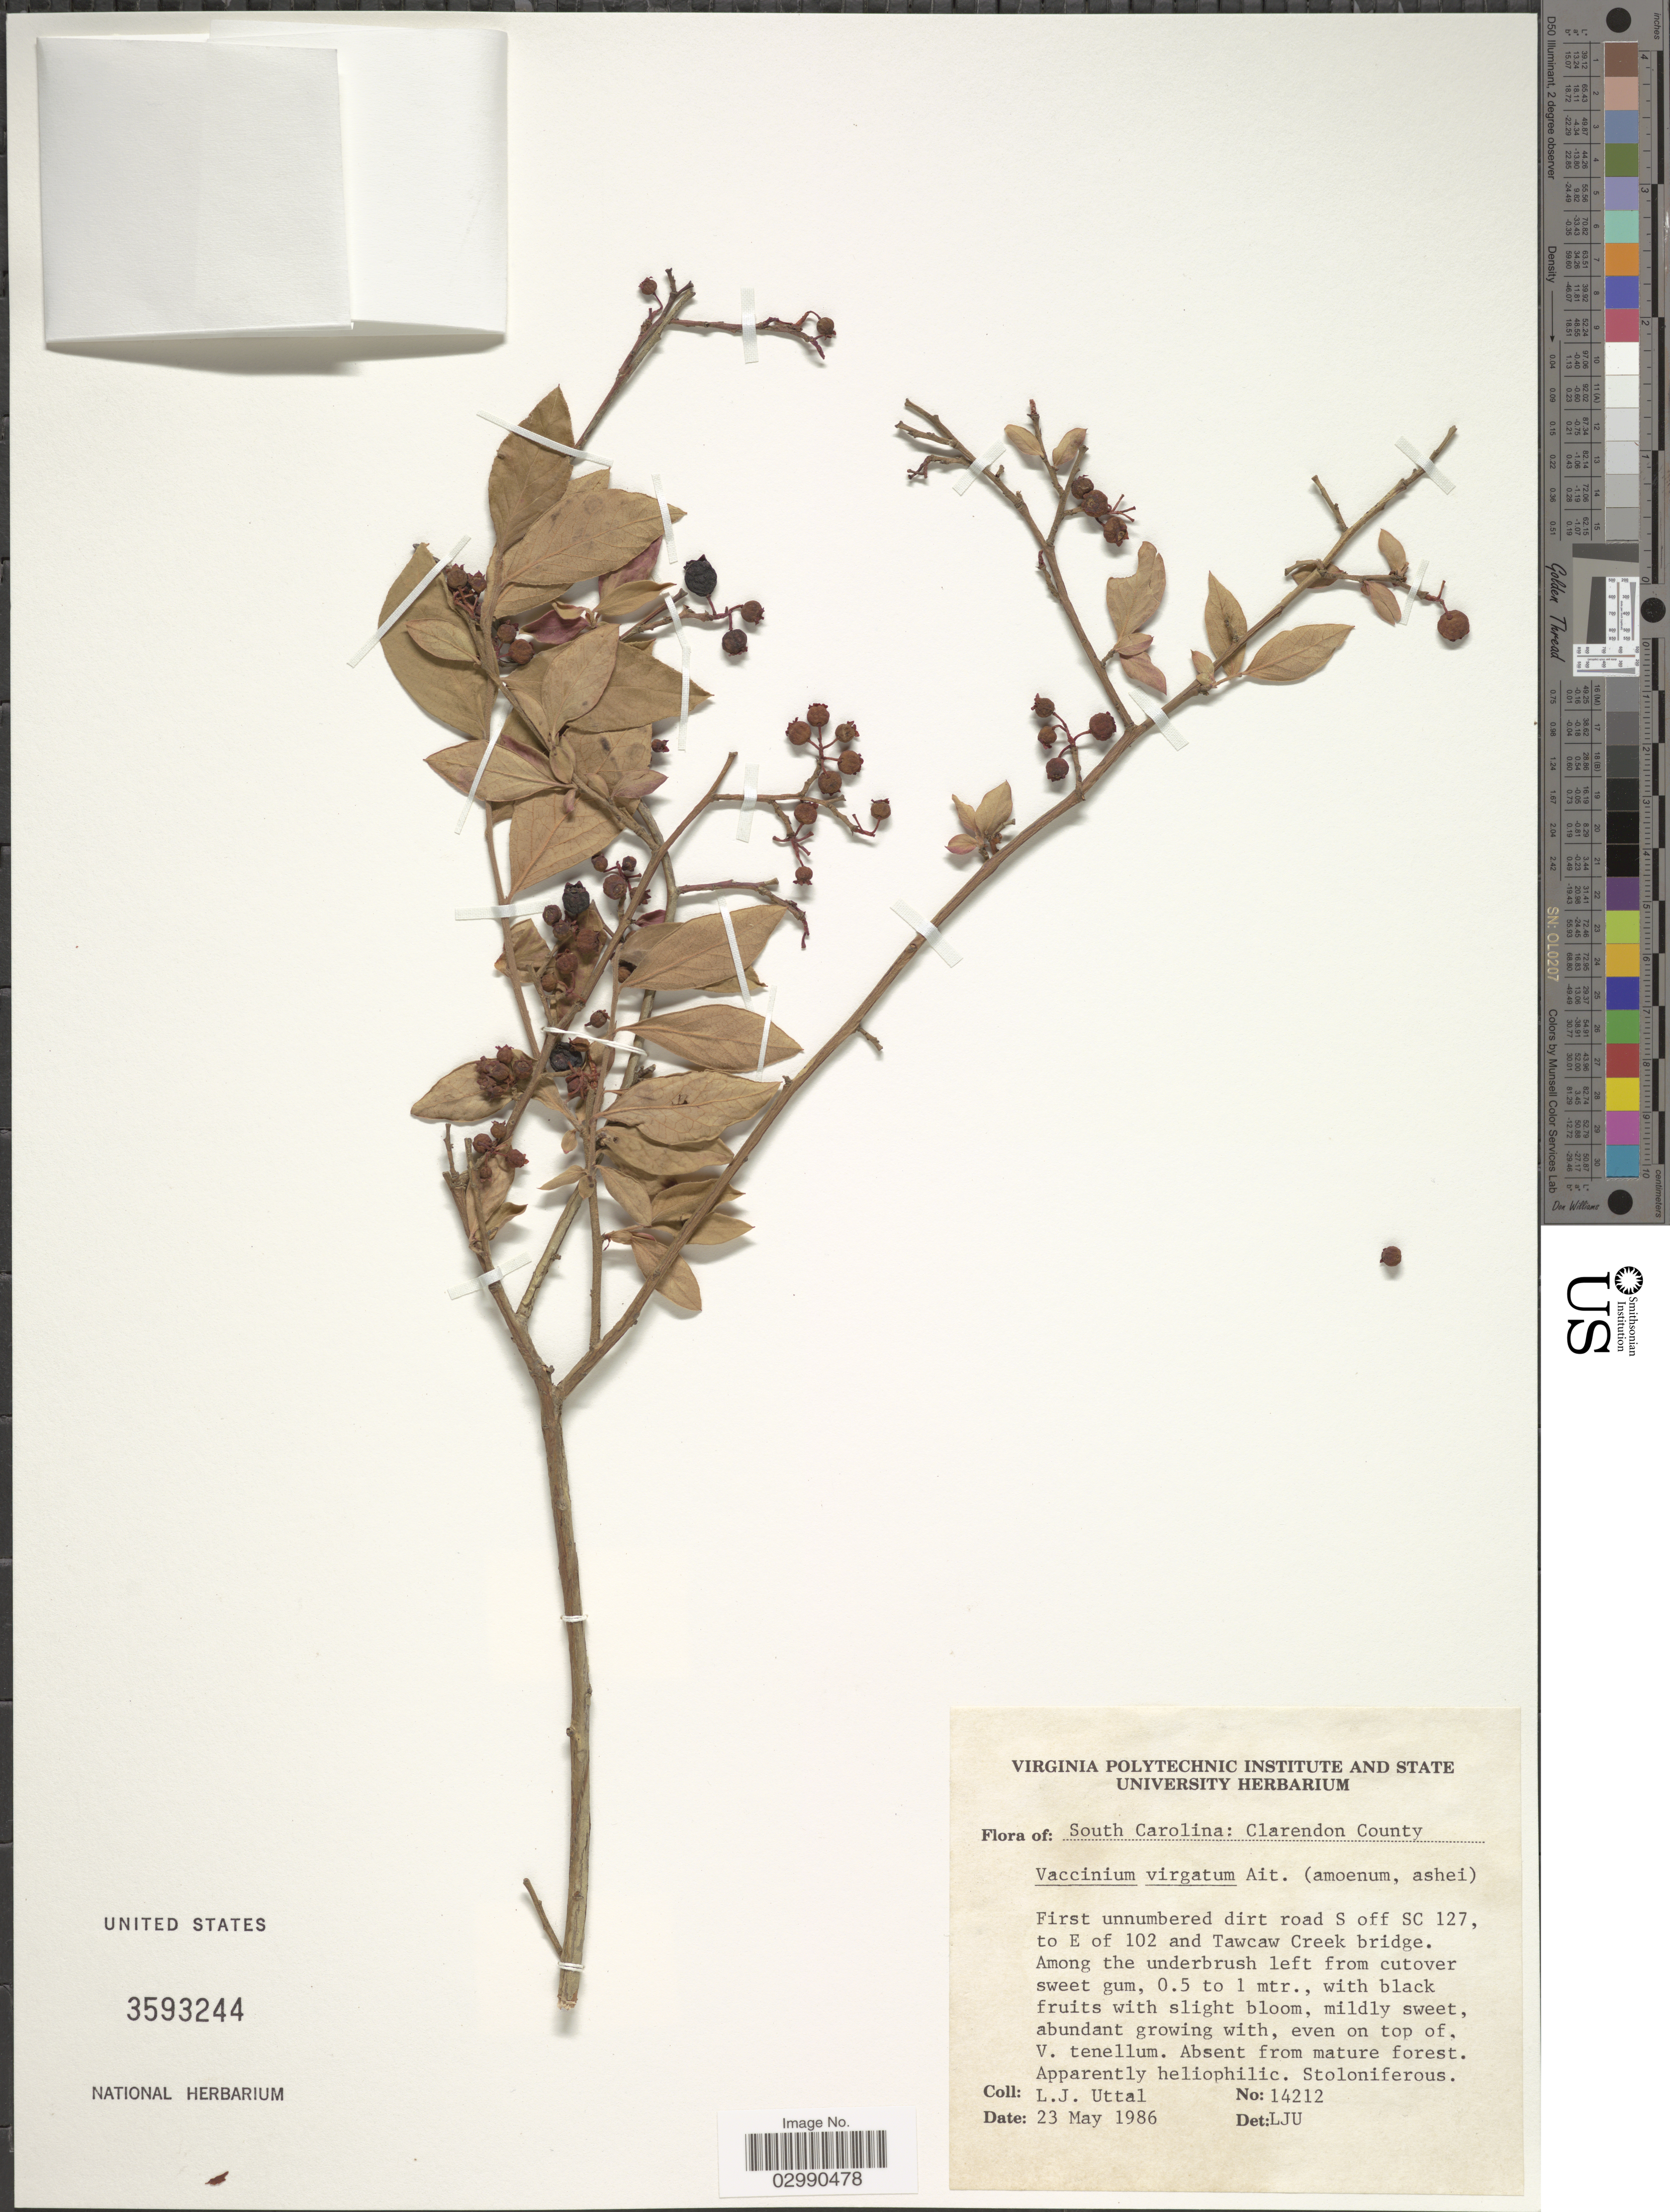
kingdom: Plantae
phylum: Tracheophyta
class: Magnoliopsida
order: Ericales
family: Ericaceae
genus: Vaccinium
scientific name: Vaccinium virgatum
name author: Aiton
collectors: L. Uttal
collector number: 14212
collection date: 1986-05-23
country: United States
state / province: South Carolina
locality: Clarendon County. First unnumbered dirt road S off SC 127, to E of 102 and Tawcaw Creek bridge.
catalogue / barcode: US 3593244